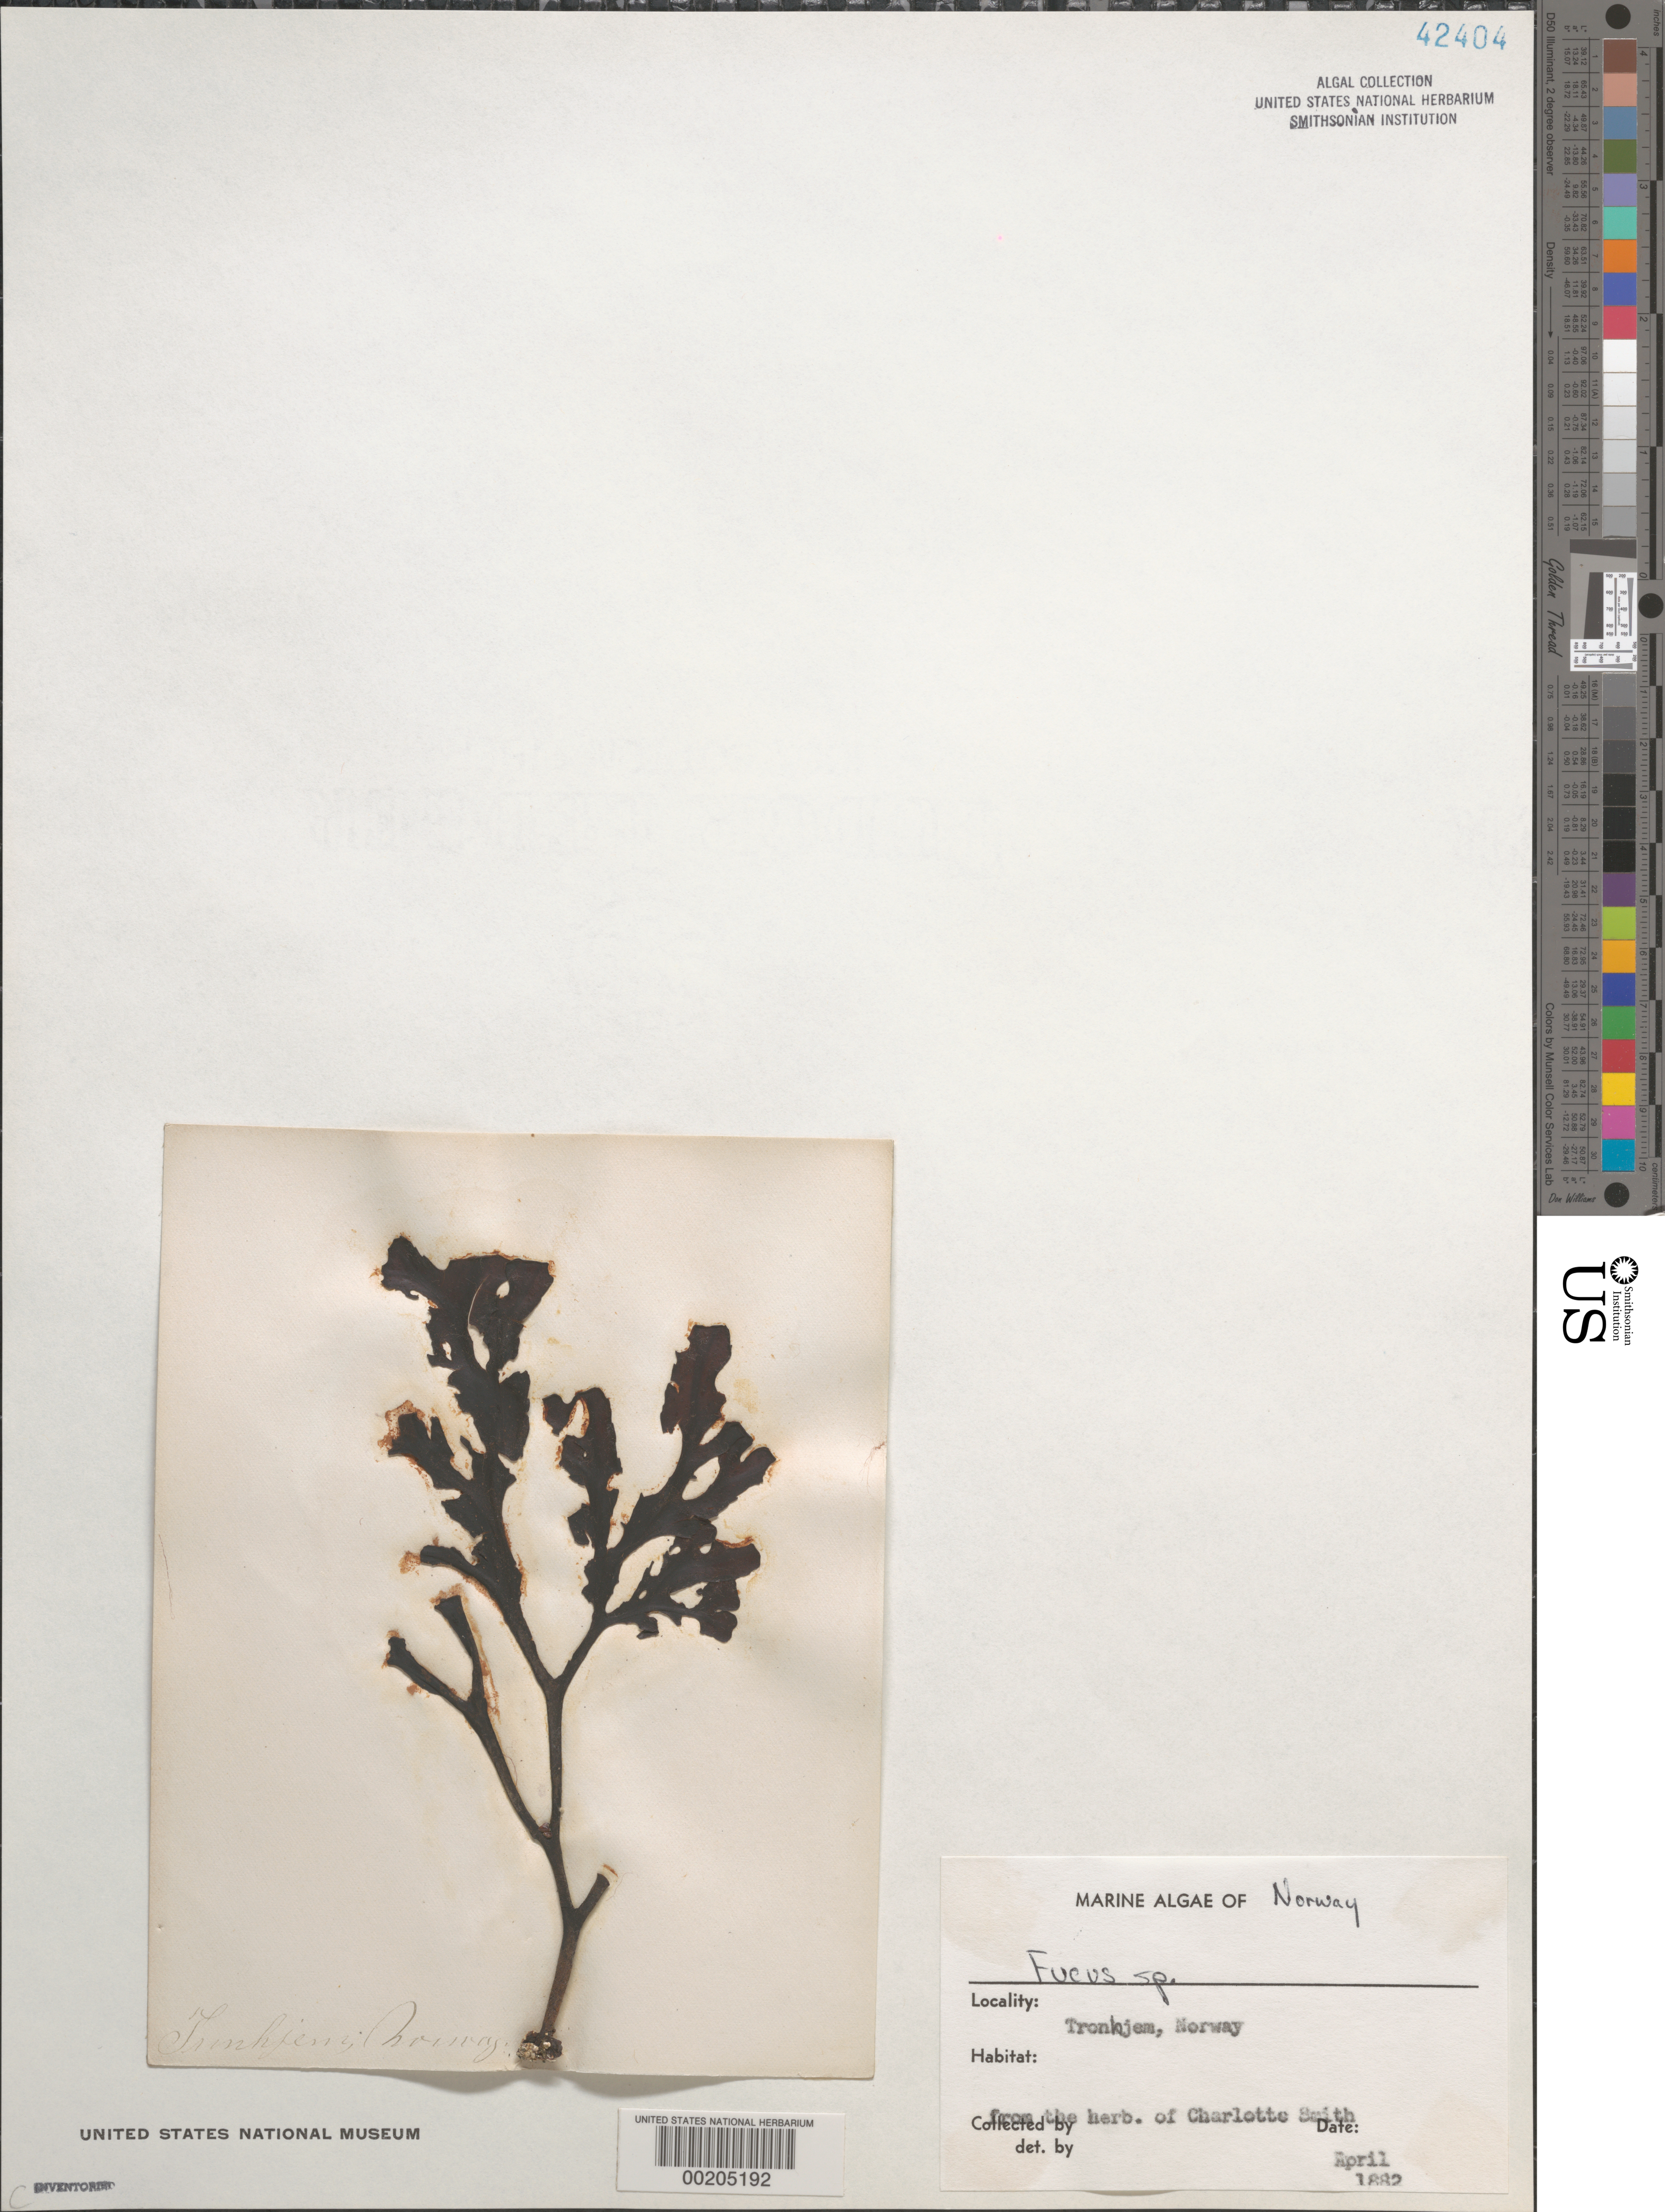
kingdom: Chromista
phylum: Ochrophyta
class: Phaeophyceae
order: Fucales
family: Fucaceae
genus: Fucus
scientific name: Fucus sp.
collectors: Charlotte Smith (herbarium)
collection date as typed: Apr 1882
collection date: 1882-04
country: Norway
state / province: Trøndelag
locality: Trondheim (tronhjem)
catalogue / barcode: US 42404